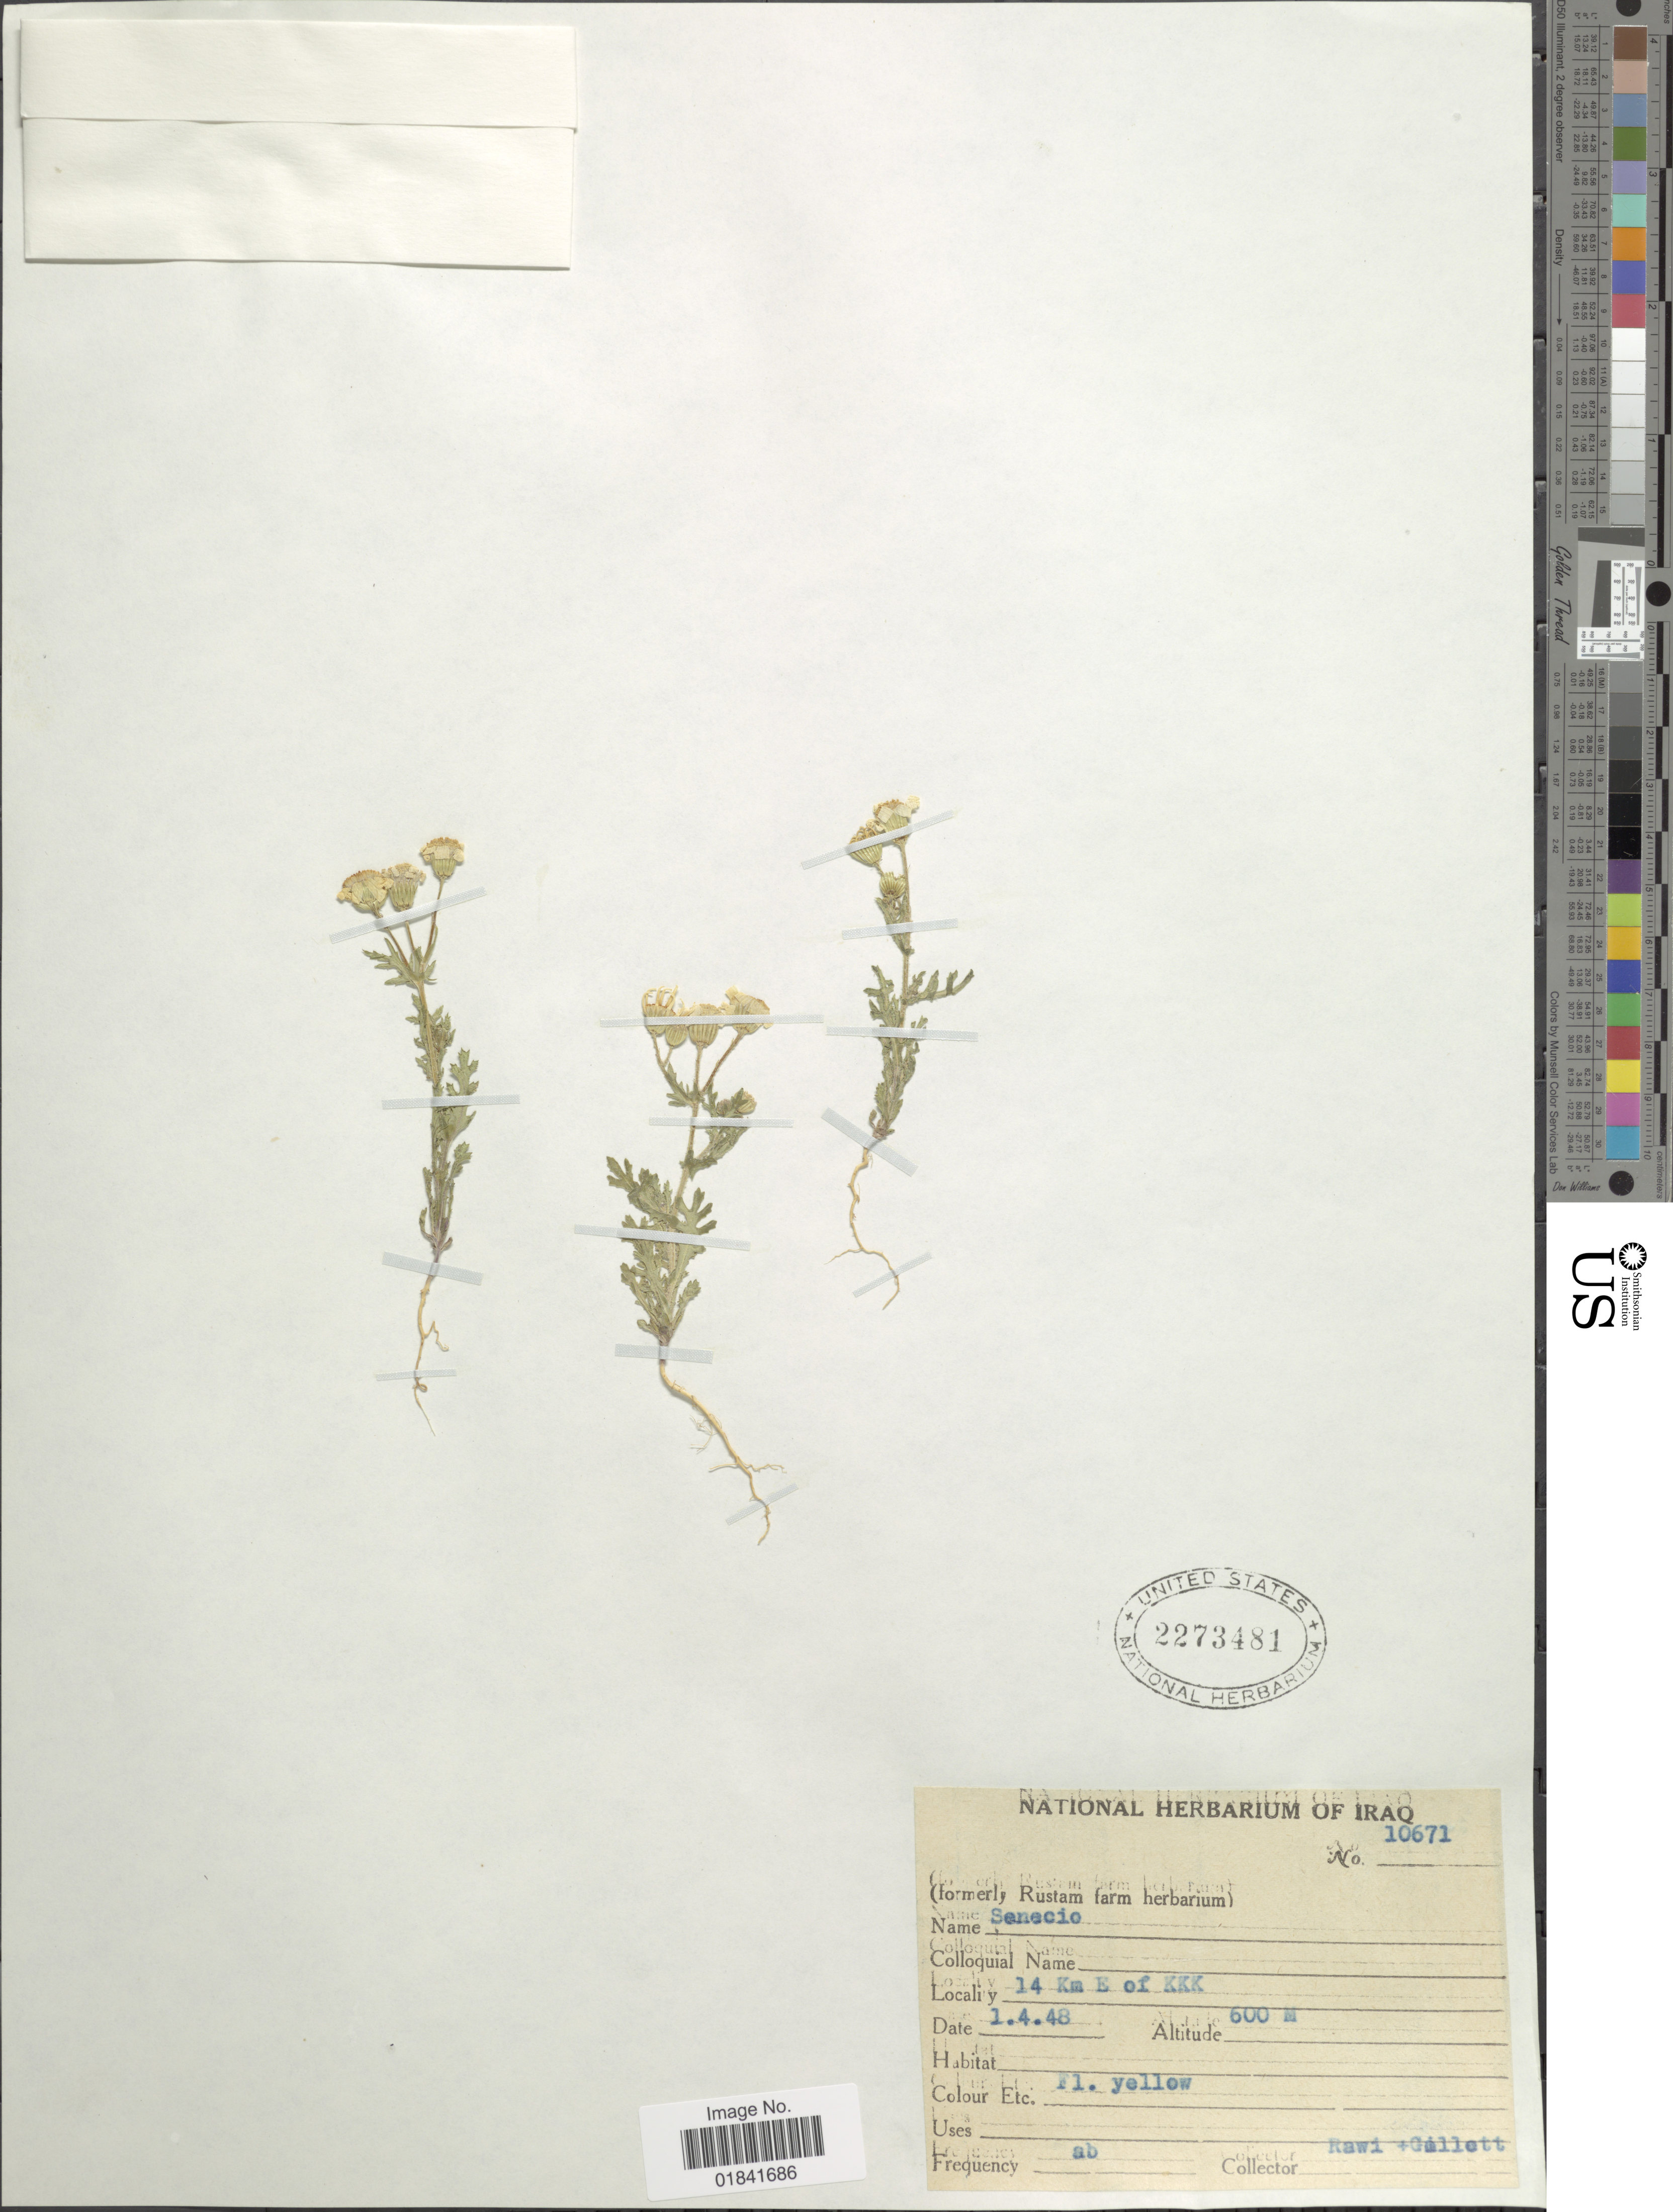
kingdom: Plantae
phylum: Tracheophyta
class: Magnoliopsida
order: Asterales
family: Asteraceae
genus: Senecio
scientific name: Senecio sp.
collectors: -. Rawi & Gillett, --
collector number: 10671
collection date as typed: Transcribed d/m/y: 1/4/48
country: Iraq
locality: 14 km E of KKK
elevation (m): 600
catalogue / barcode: US 2273481